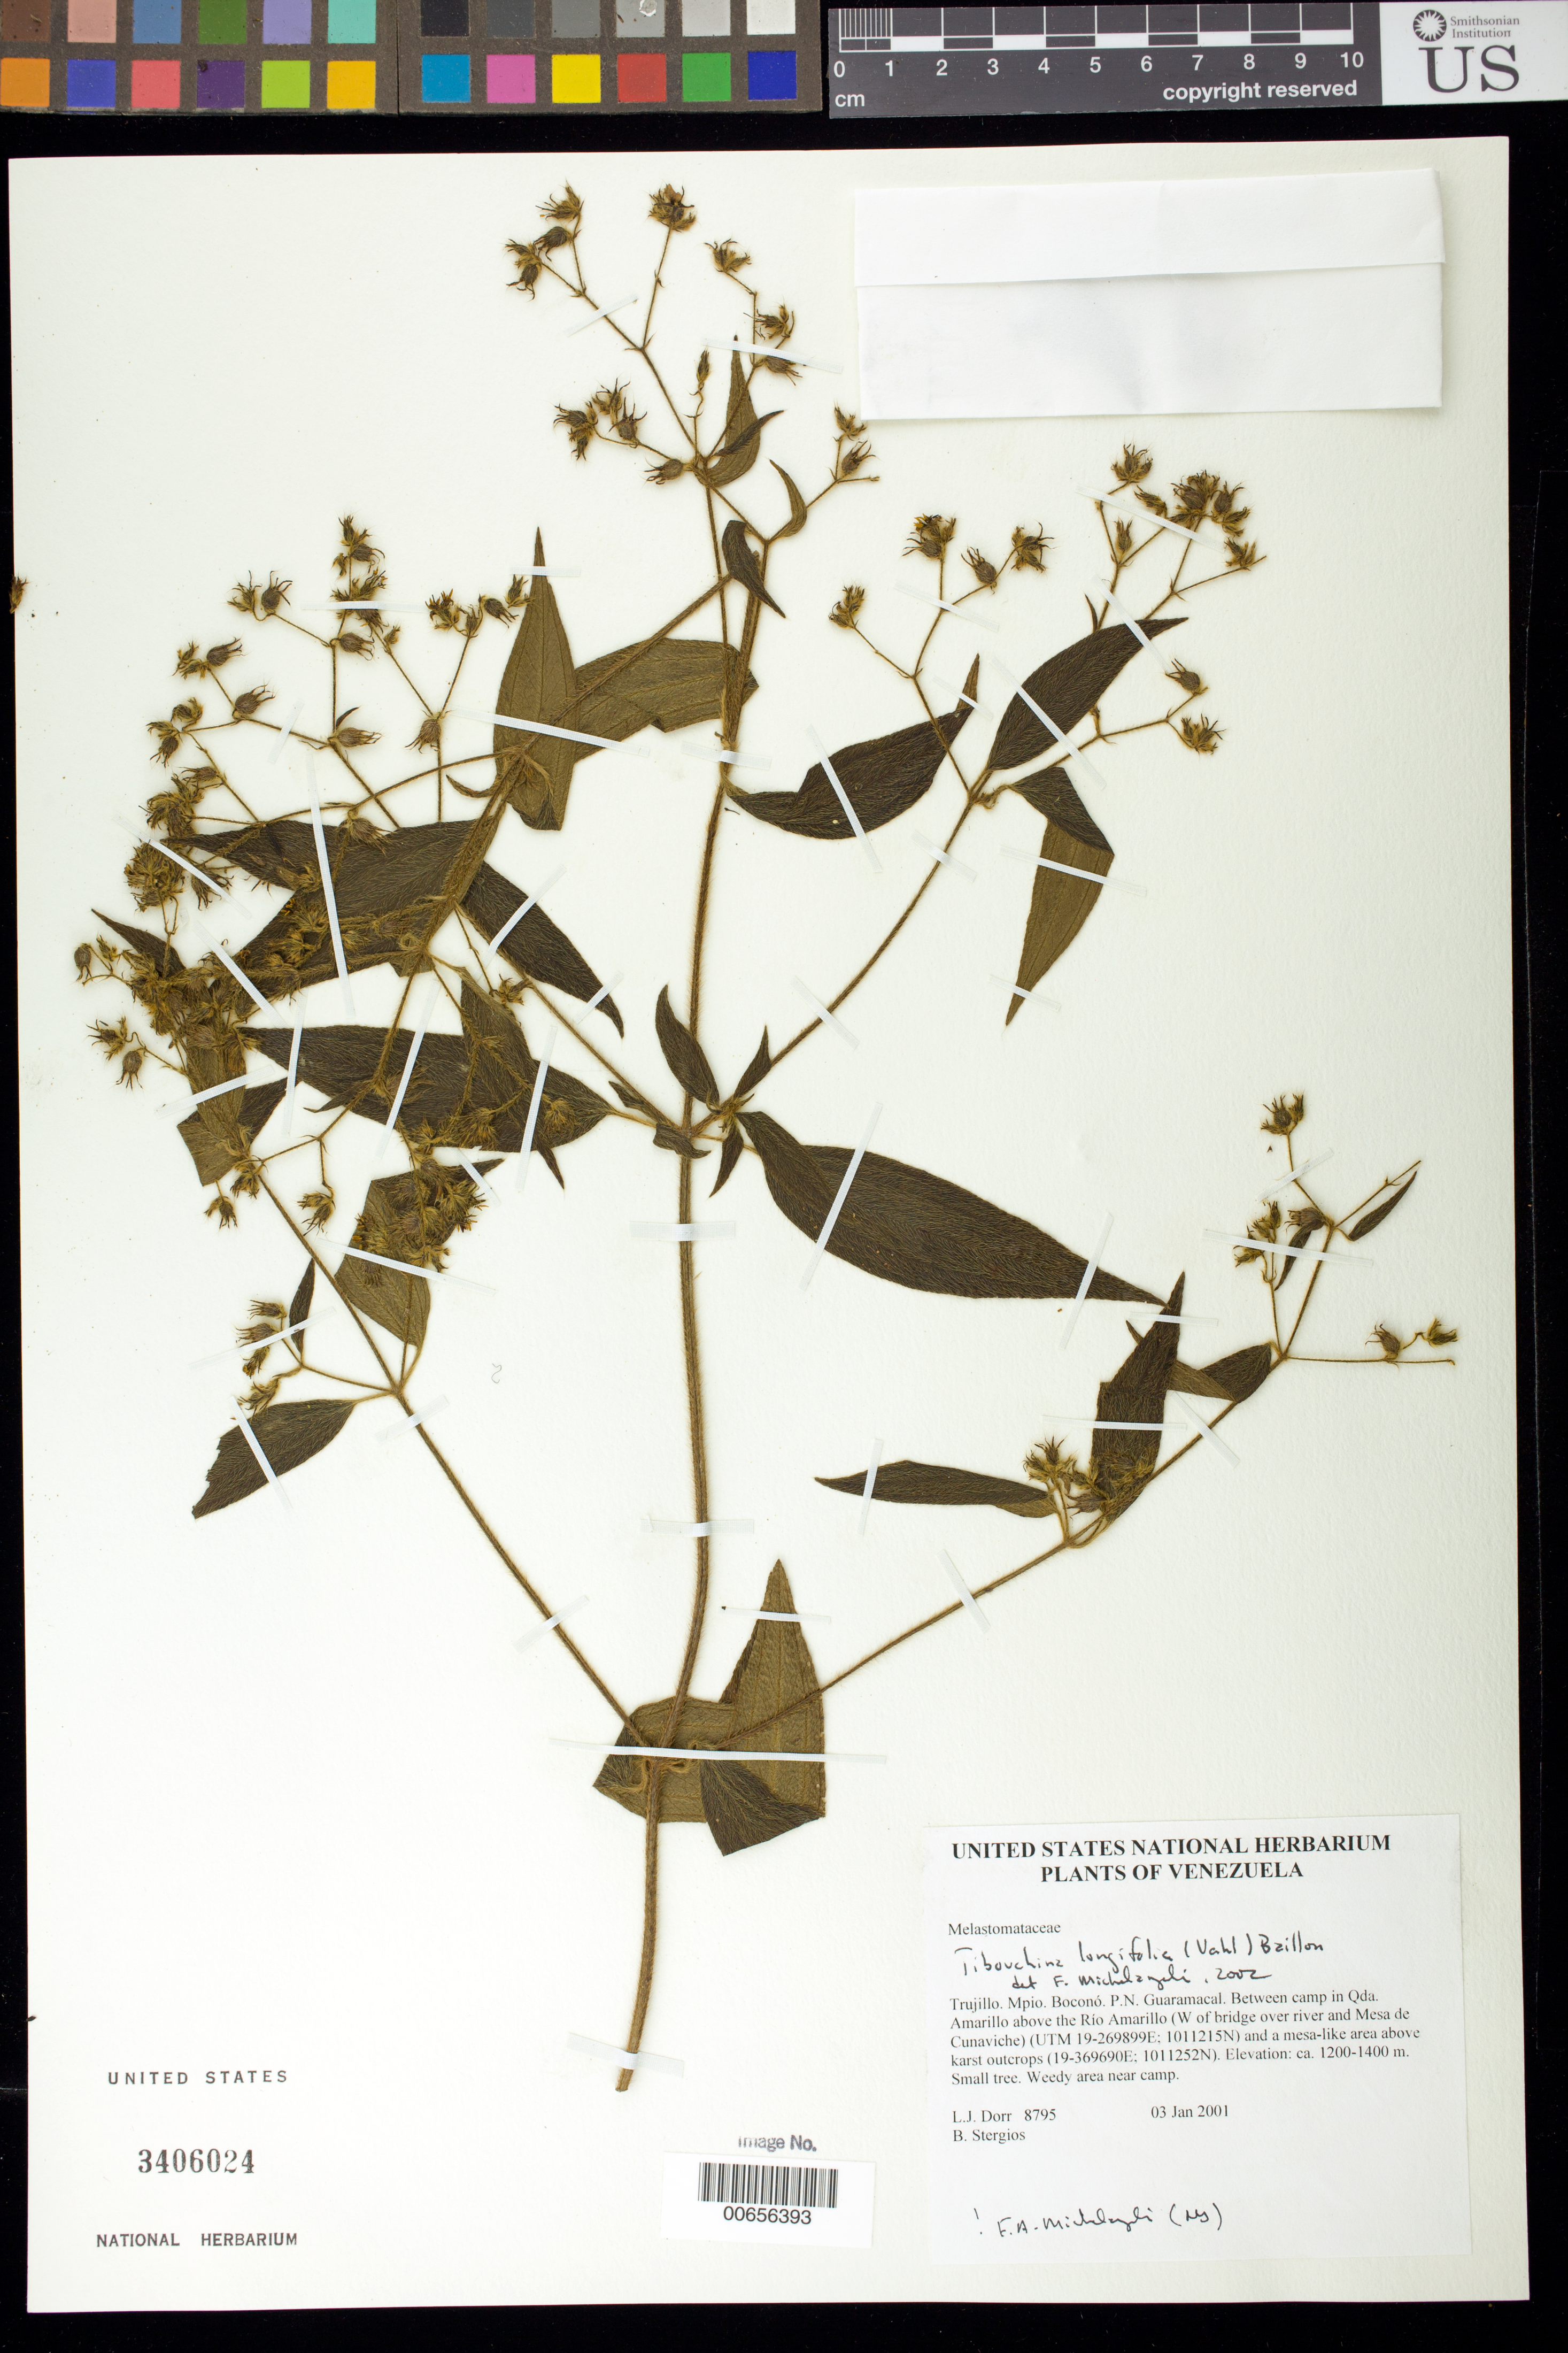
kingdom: Plantae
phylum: Tracheophyta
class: Magnoliopsida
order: Myrtales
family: Melastomataceae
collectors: L. J. Dorr & B. G. Stergios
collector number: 8795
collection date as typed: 03 Jan 2001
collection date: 2001-01-03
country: Venezuela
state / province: Trujillo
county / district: Boconó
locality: Parque Nacional Guaramacal. Between camp in Qda Amarillo above Río Amarillo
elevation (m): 1200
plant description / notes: NY, PORT, US, VEN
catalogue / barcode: US 3406024